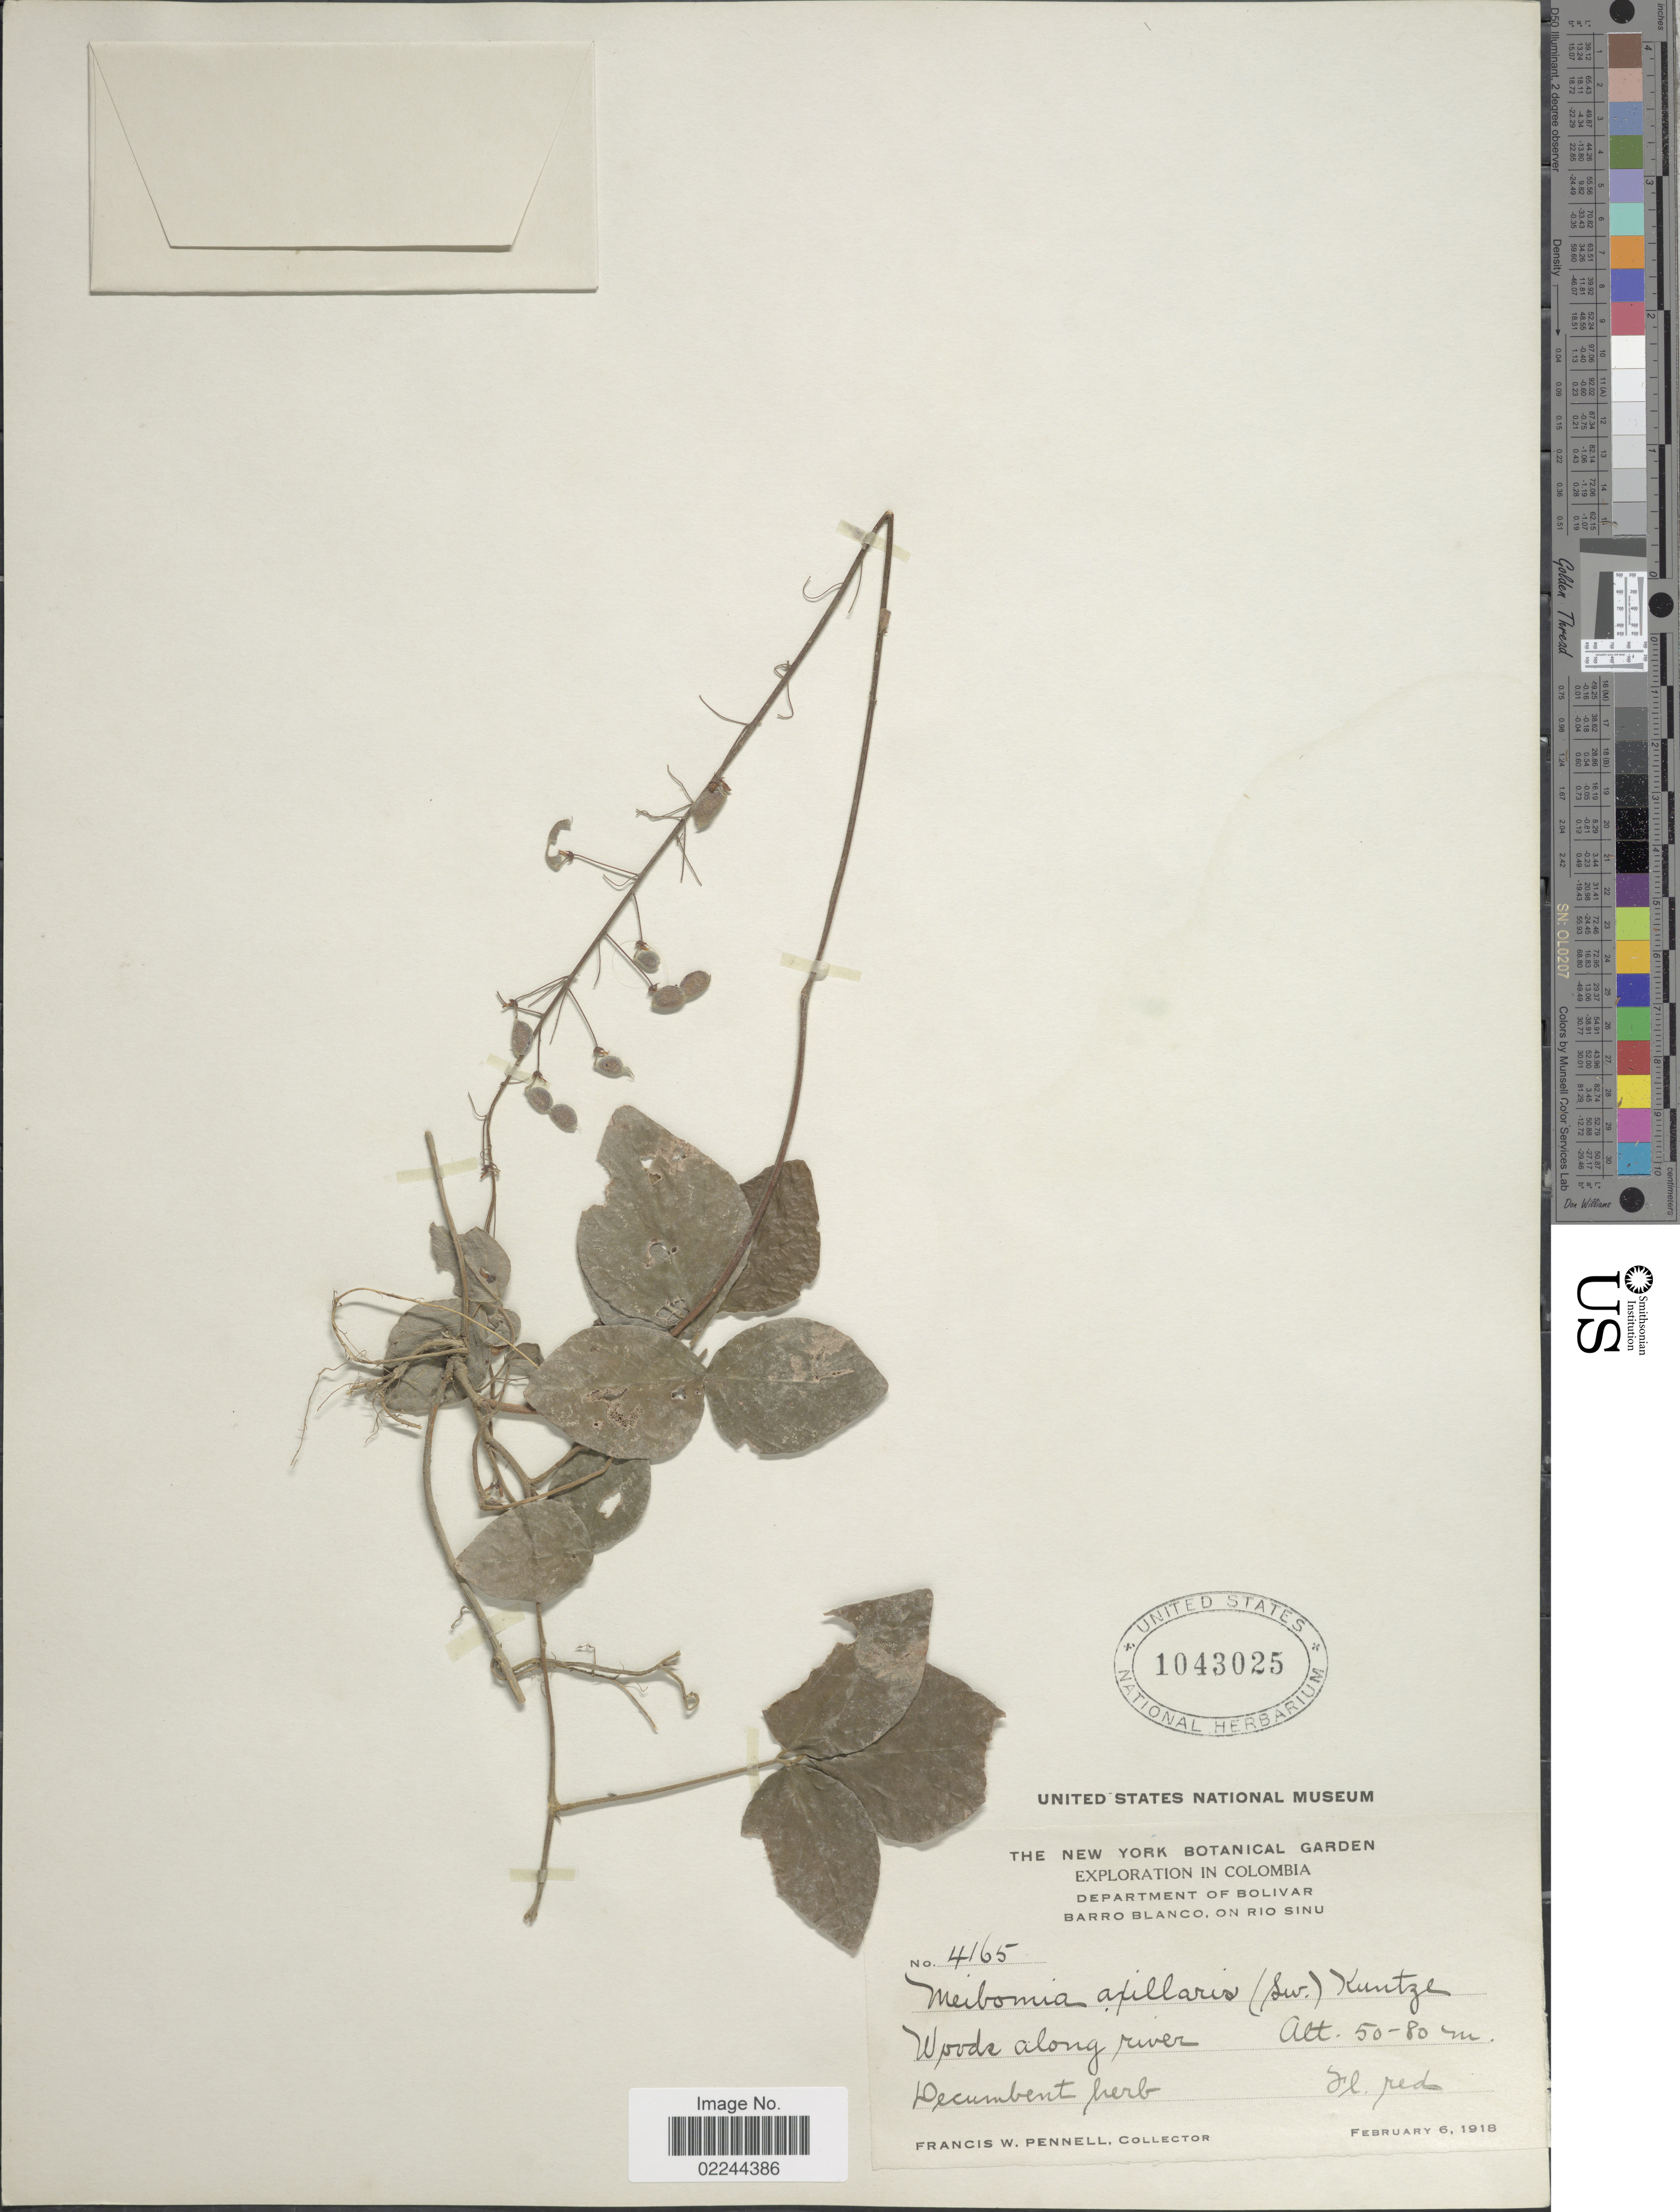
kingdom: Plantae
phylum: Tracheophyta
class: Magnoliopsida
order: Fabales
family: Fabaceae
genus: Desmodium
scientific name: Desmodium axillare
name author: (Sw.) DC.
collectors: F. W. Pennell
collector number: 4165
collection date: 1918-02-06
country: Colombia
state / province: Bolívar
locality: Department of Bolivar. barro Blanco, on Rio Sinu. Woods along river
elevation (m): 50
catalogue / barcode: US 1043025